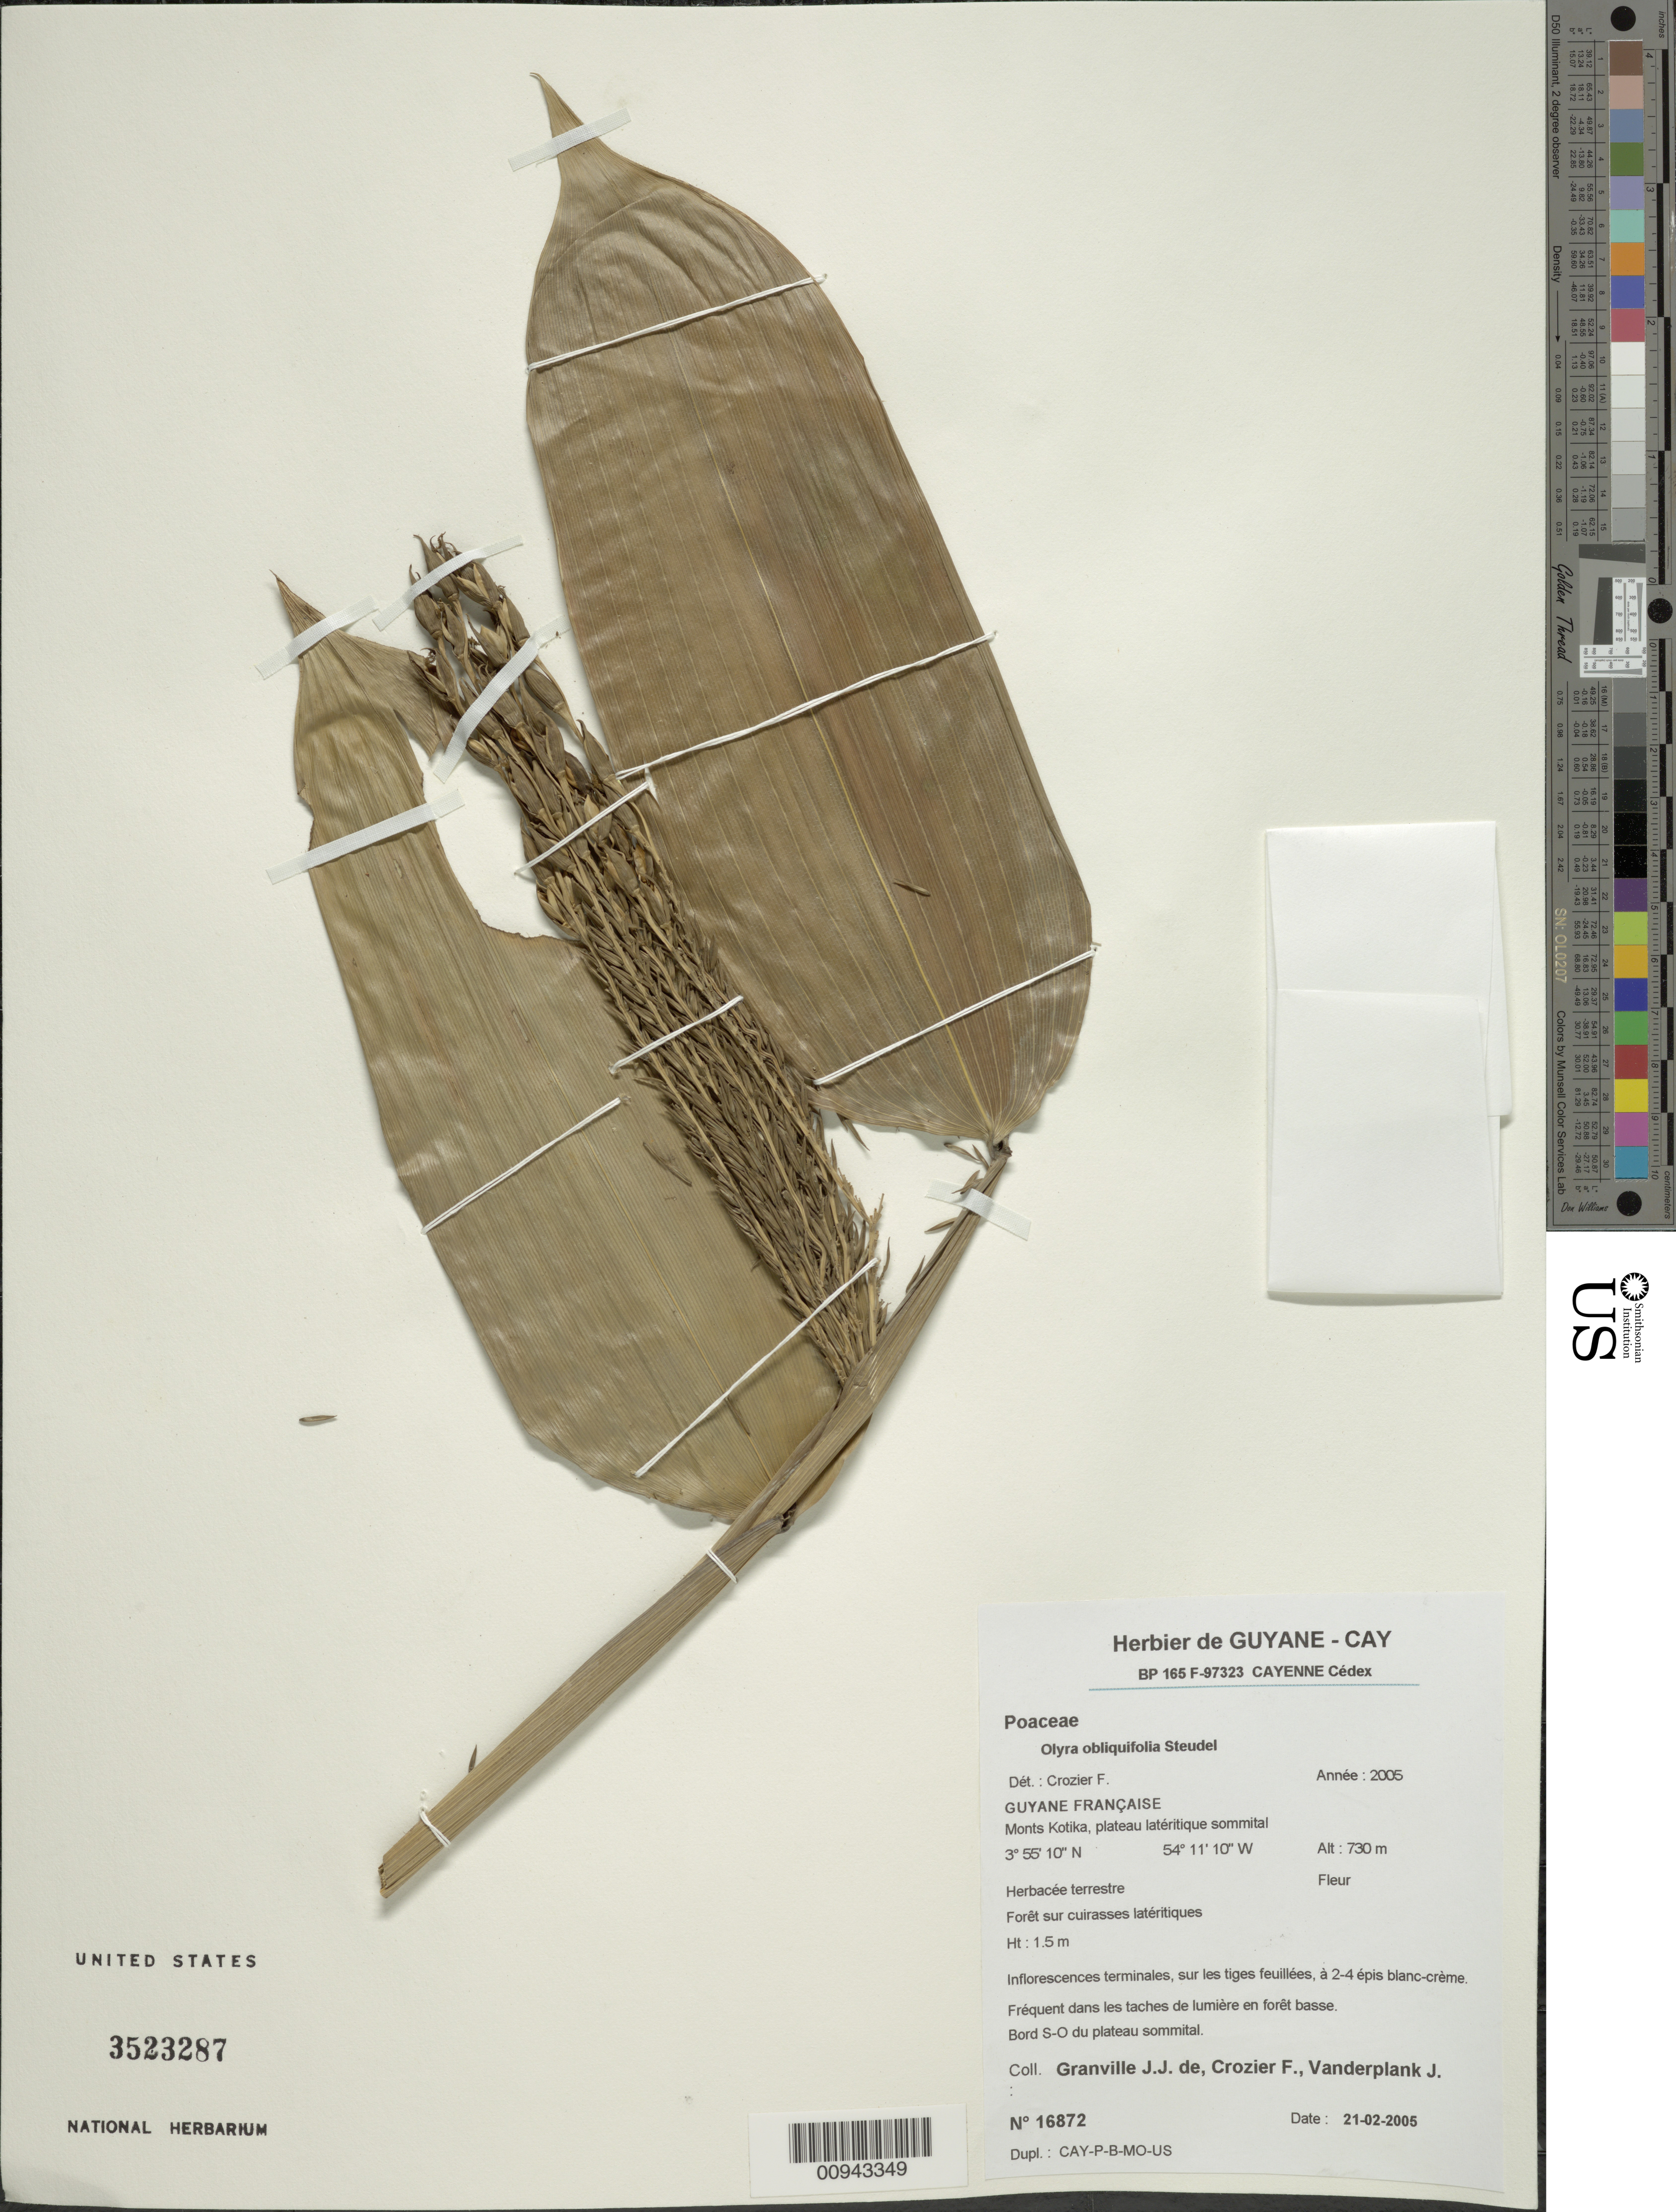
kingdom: Plantae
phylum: Tracheophyta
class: Liliopsida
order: Poales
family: Poaceae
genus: Olyra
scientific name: Olyra obliquifolia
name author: Steud.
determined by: Crozier, F.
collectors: J.-J. de Granville, F. Crozier & J. Vanderplank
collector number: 16872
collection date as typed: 21-Feb-05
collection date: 2005-02-21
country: French Guiana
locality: Monts Kotika, bord SO du plateau sommital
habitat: Foret sur cuirasses lateritiques. Taches de lumiere en foret basse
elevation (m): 730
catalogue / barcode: US 3523287